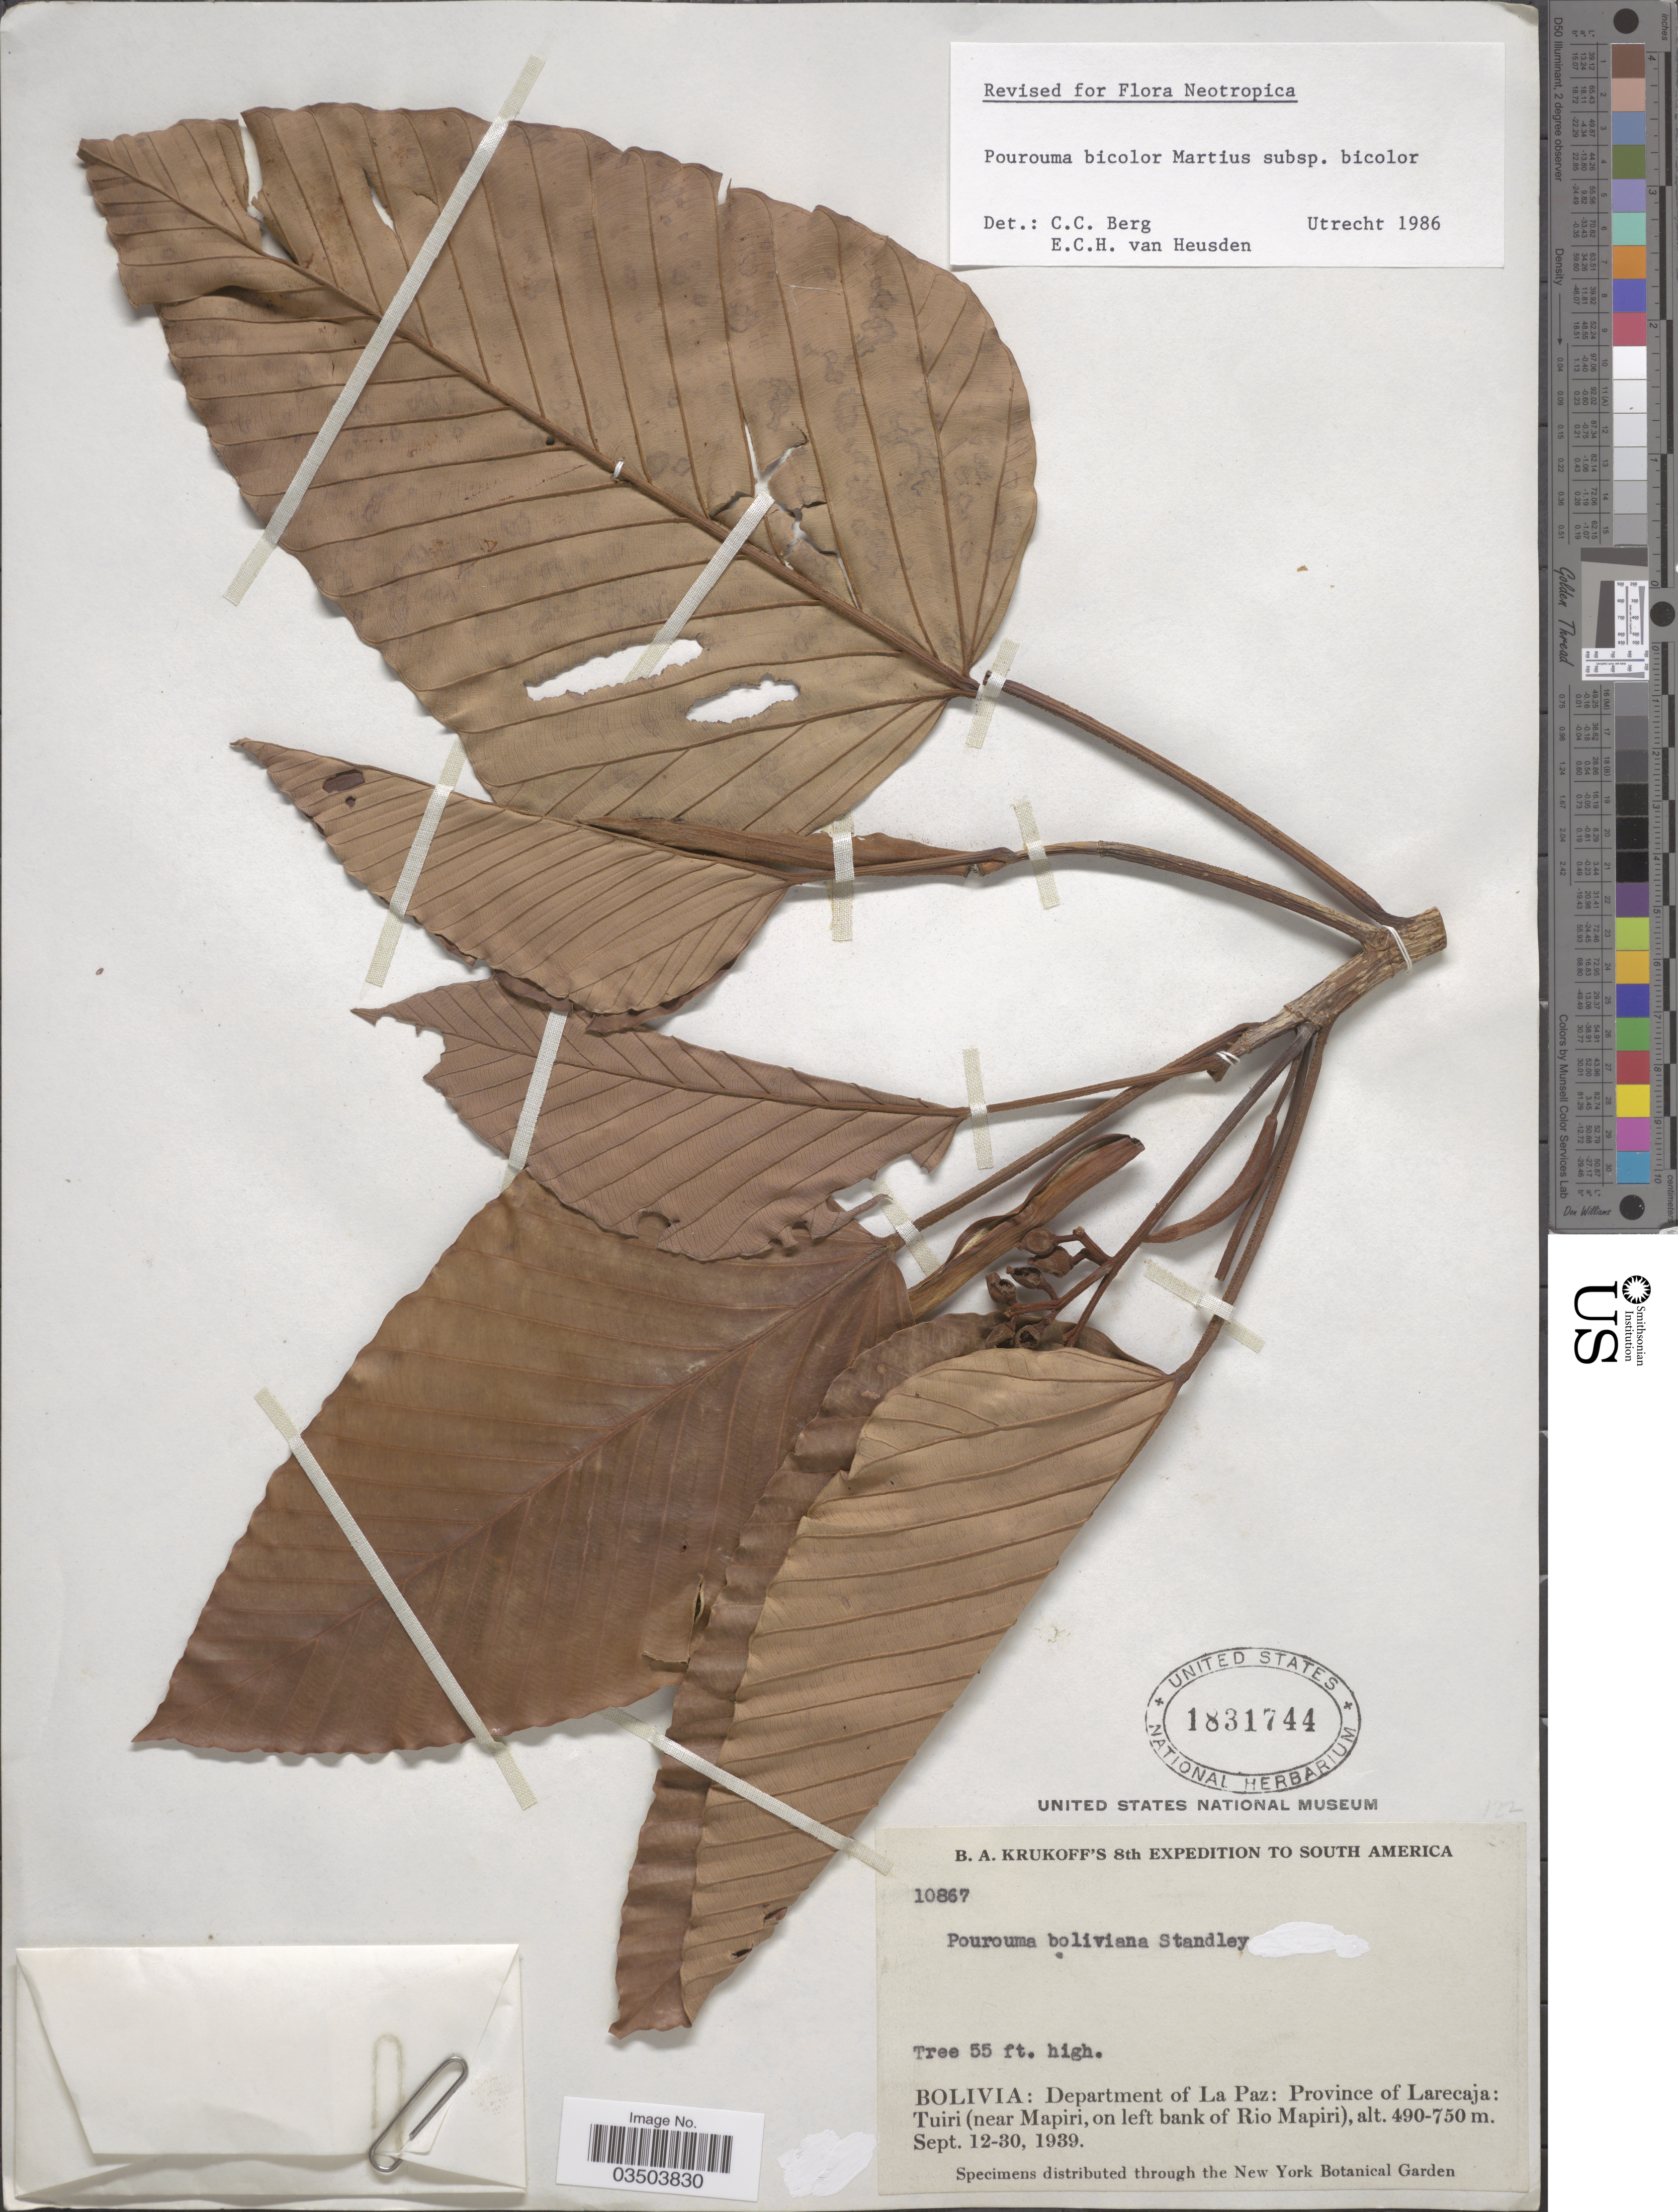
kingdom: Plantae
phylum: Tracheophyta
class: Magnoliopsida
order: Rosales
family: Urticaceae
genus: Pourouma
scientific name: Pourouma bicolor subsp. bicolor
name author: Mart.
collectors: B. A. Krukoff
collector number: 10867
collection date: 1939-09-12/1939-09-30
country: Bolivia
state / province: La Paz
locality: Department of La Paz: Province of Larecaja: Tuiri (near Mapiri, on left bank of Rio Mapiri).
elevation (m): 490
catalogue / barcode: US 1831744